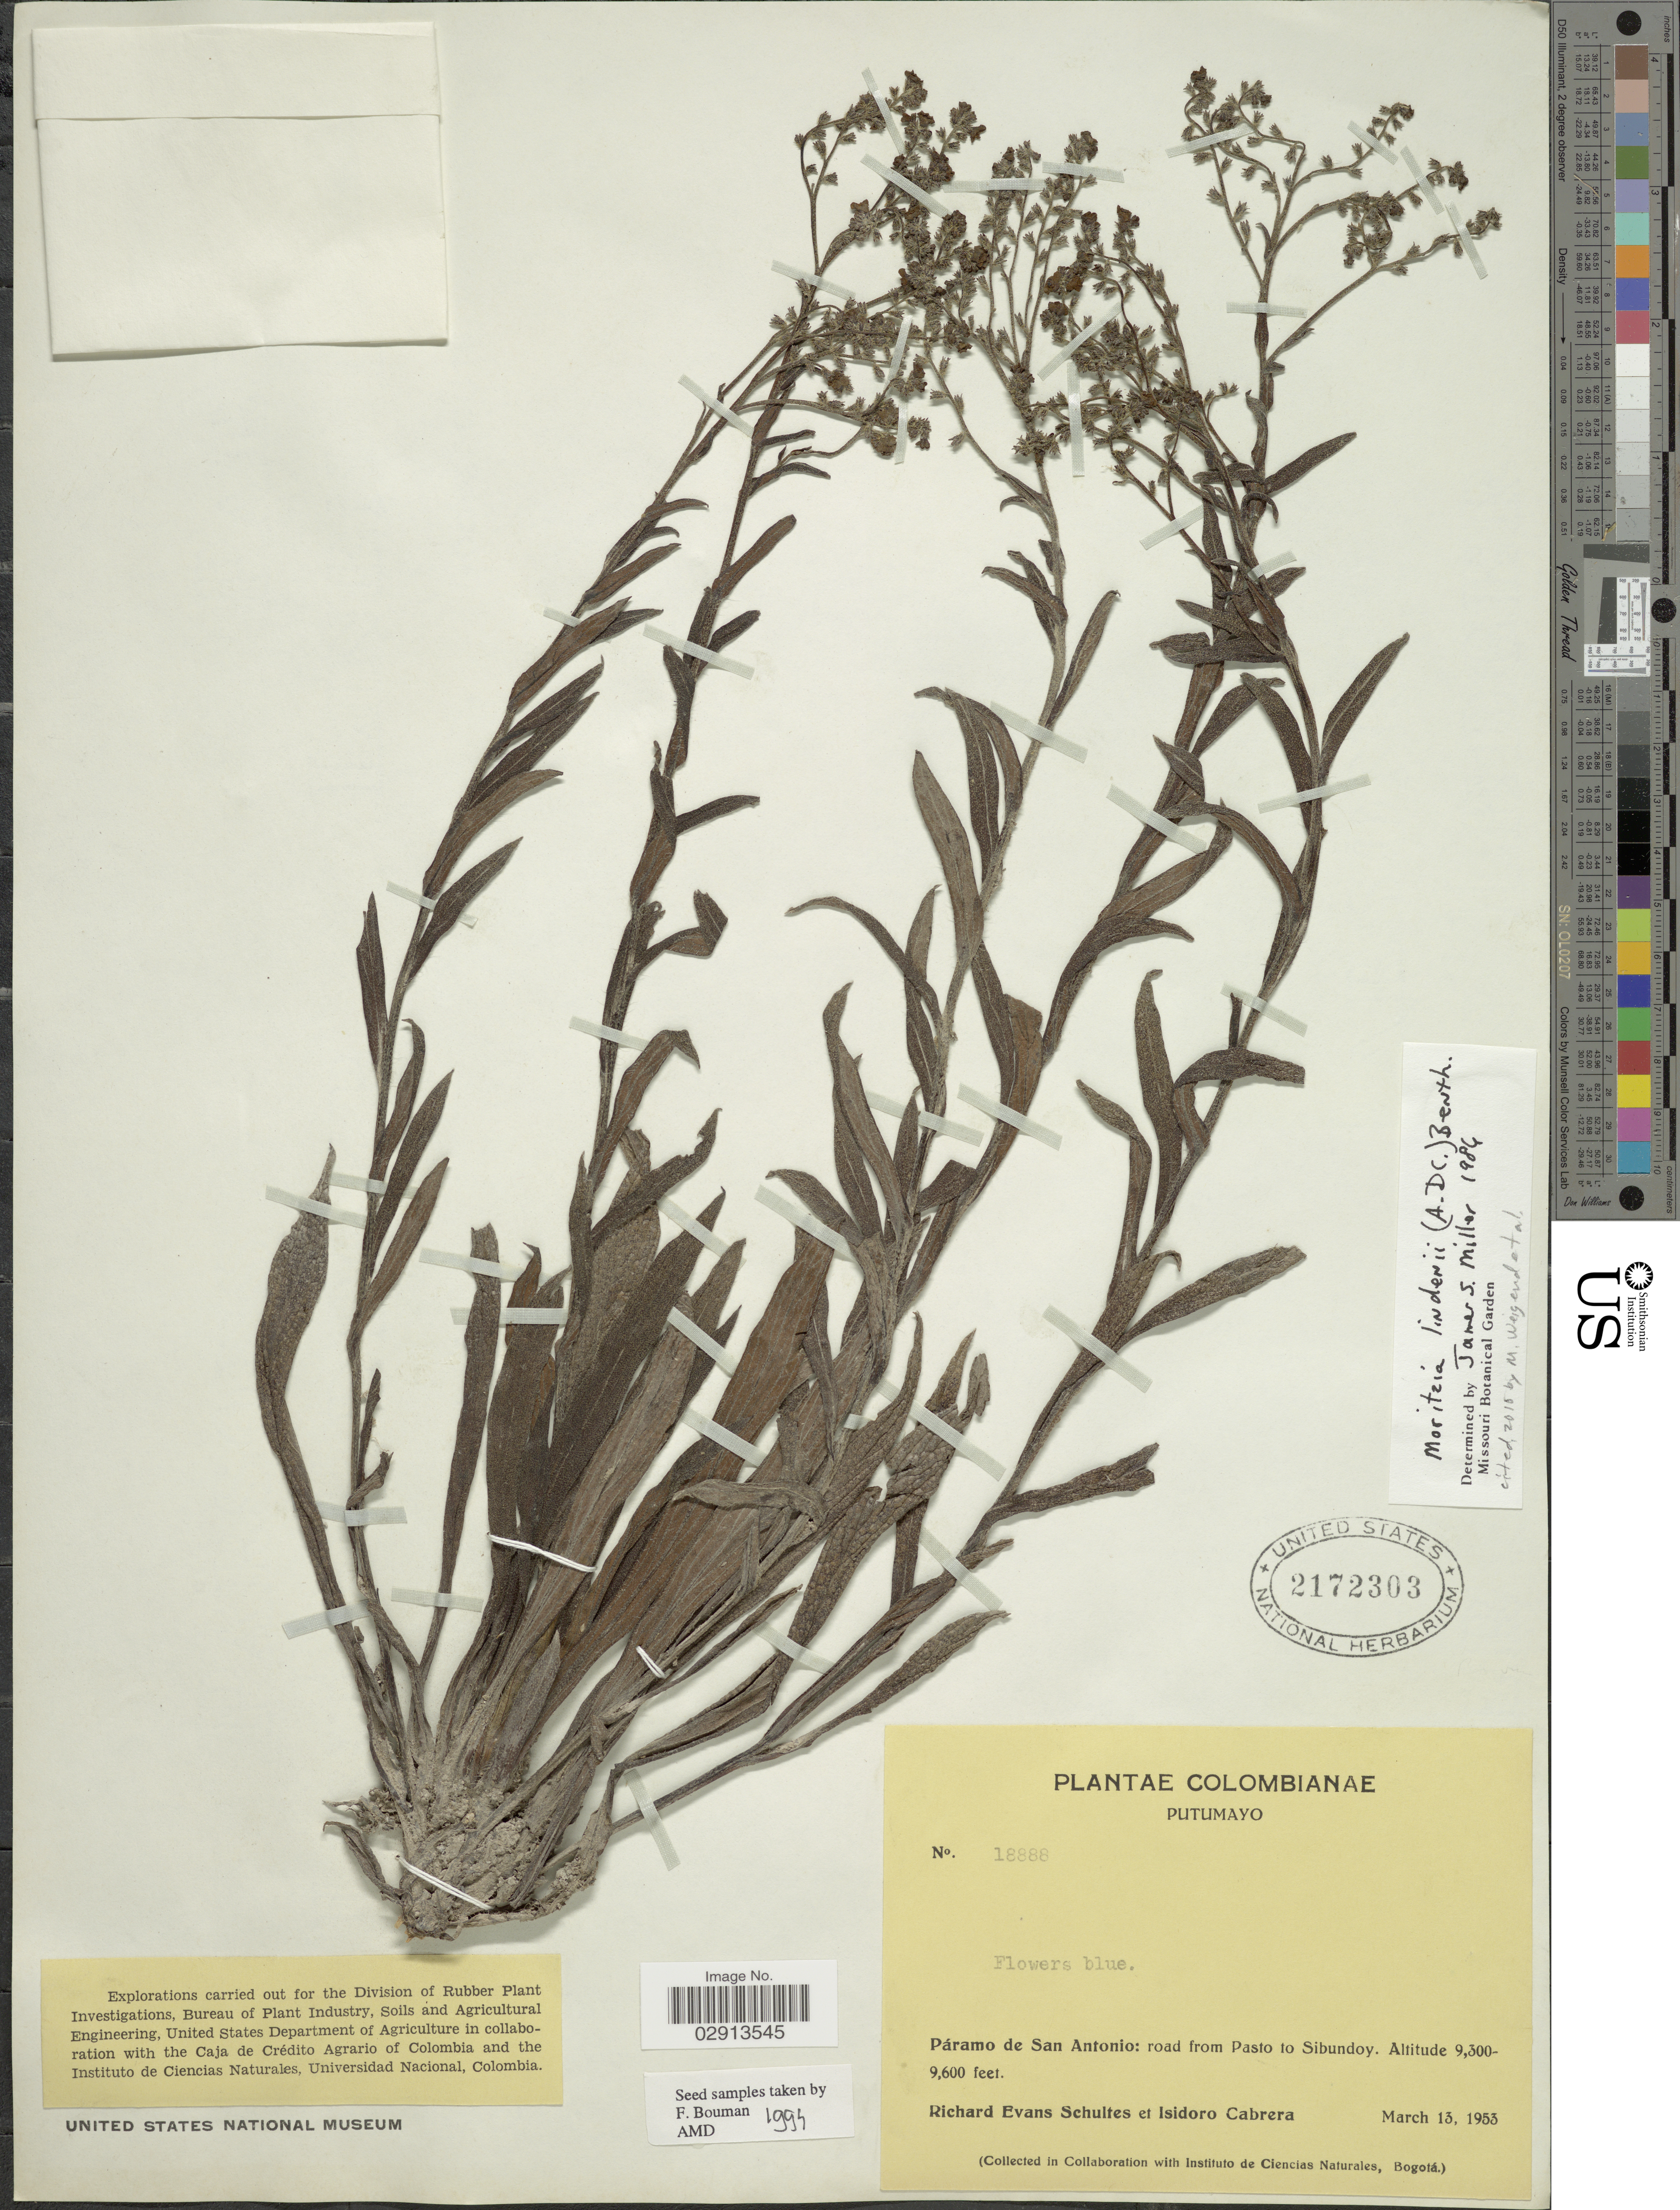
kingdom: Plantae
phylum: Tracheophyta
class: Magnoliopsida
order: Boraginales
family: Boraginaceae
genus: Moritzia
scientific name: Moritzia lindenii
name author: (DC.) Benth.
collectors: R. E. Schultes & I. Cabrera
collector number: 18888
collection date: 1953-03-13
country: Colombia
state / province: Putumayo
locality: Páramo de San Antonio: road from Pasto to Sibundoy.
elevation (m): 2835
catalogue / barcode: US 2172303